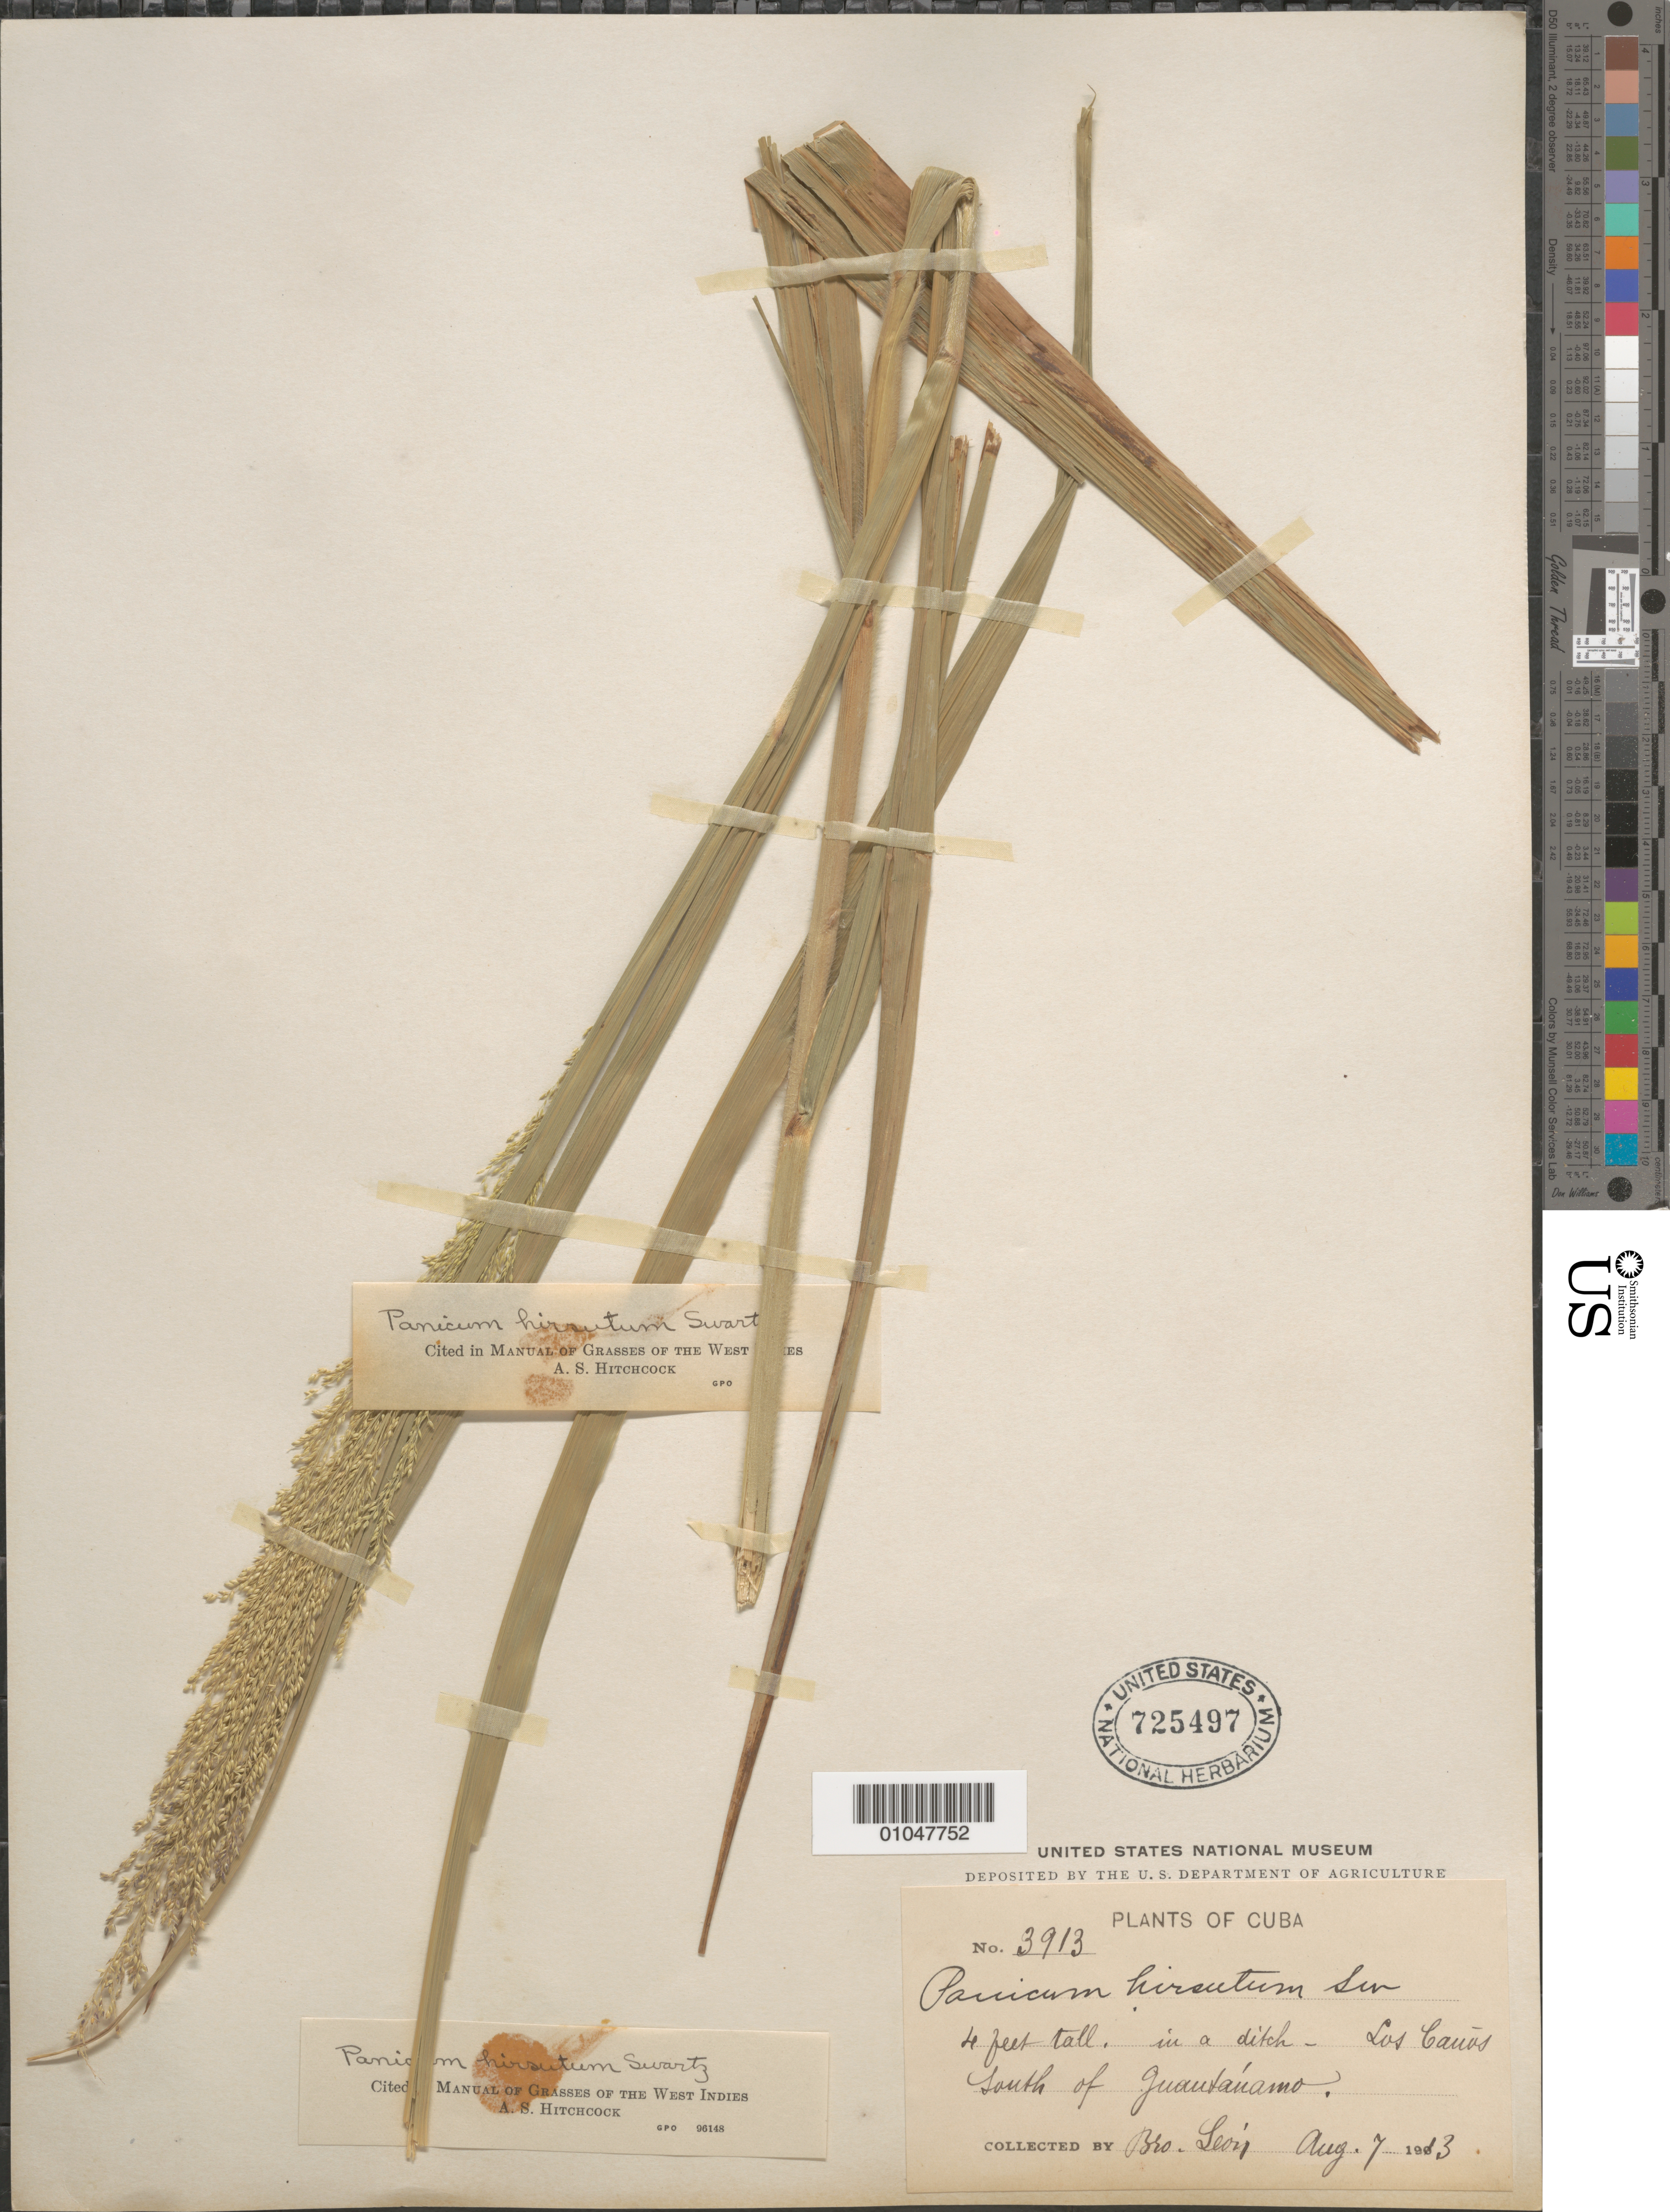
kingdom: Plantae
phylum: Tracheophyta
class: Liliopsida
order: Poales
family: Poaceae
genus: Panicum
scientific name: Panicum hirsutum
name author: Sw.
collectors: Bro. León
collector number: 3913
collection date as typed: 07 Aug 1913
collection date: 1913-08-07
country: Cuba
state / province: Guantánamo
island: Cuba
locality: Los Canos S of Guantánamo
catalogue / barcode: US 725497